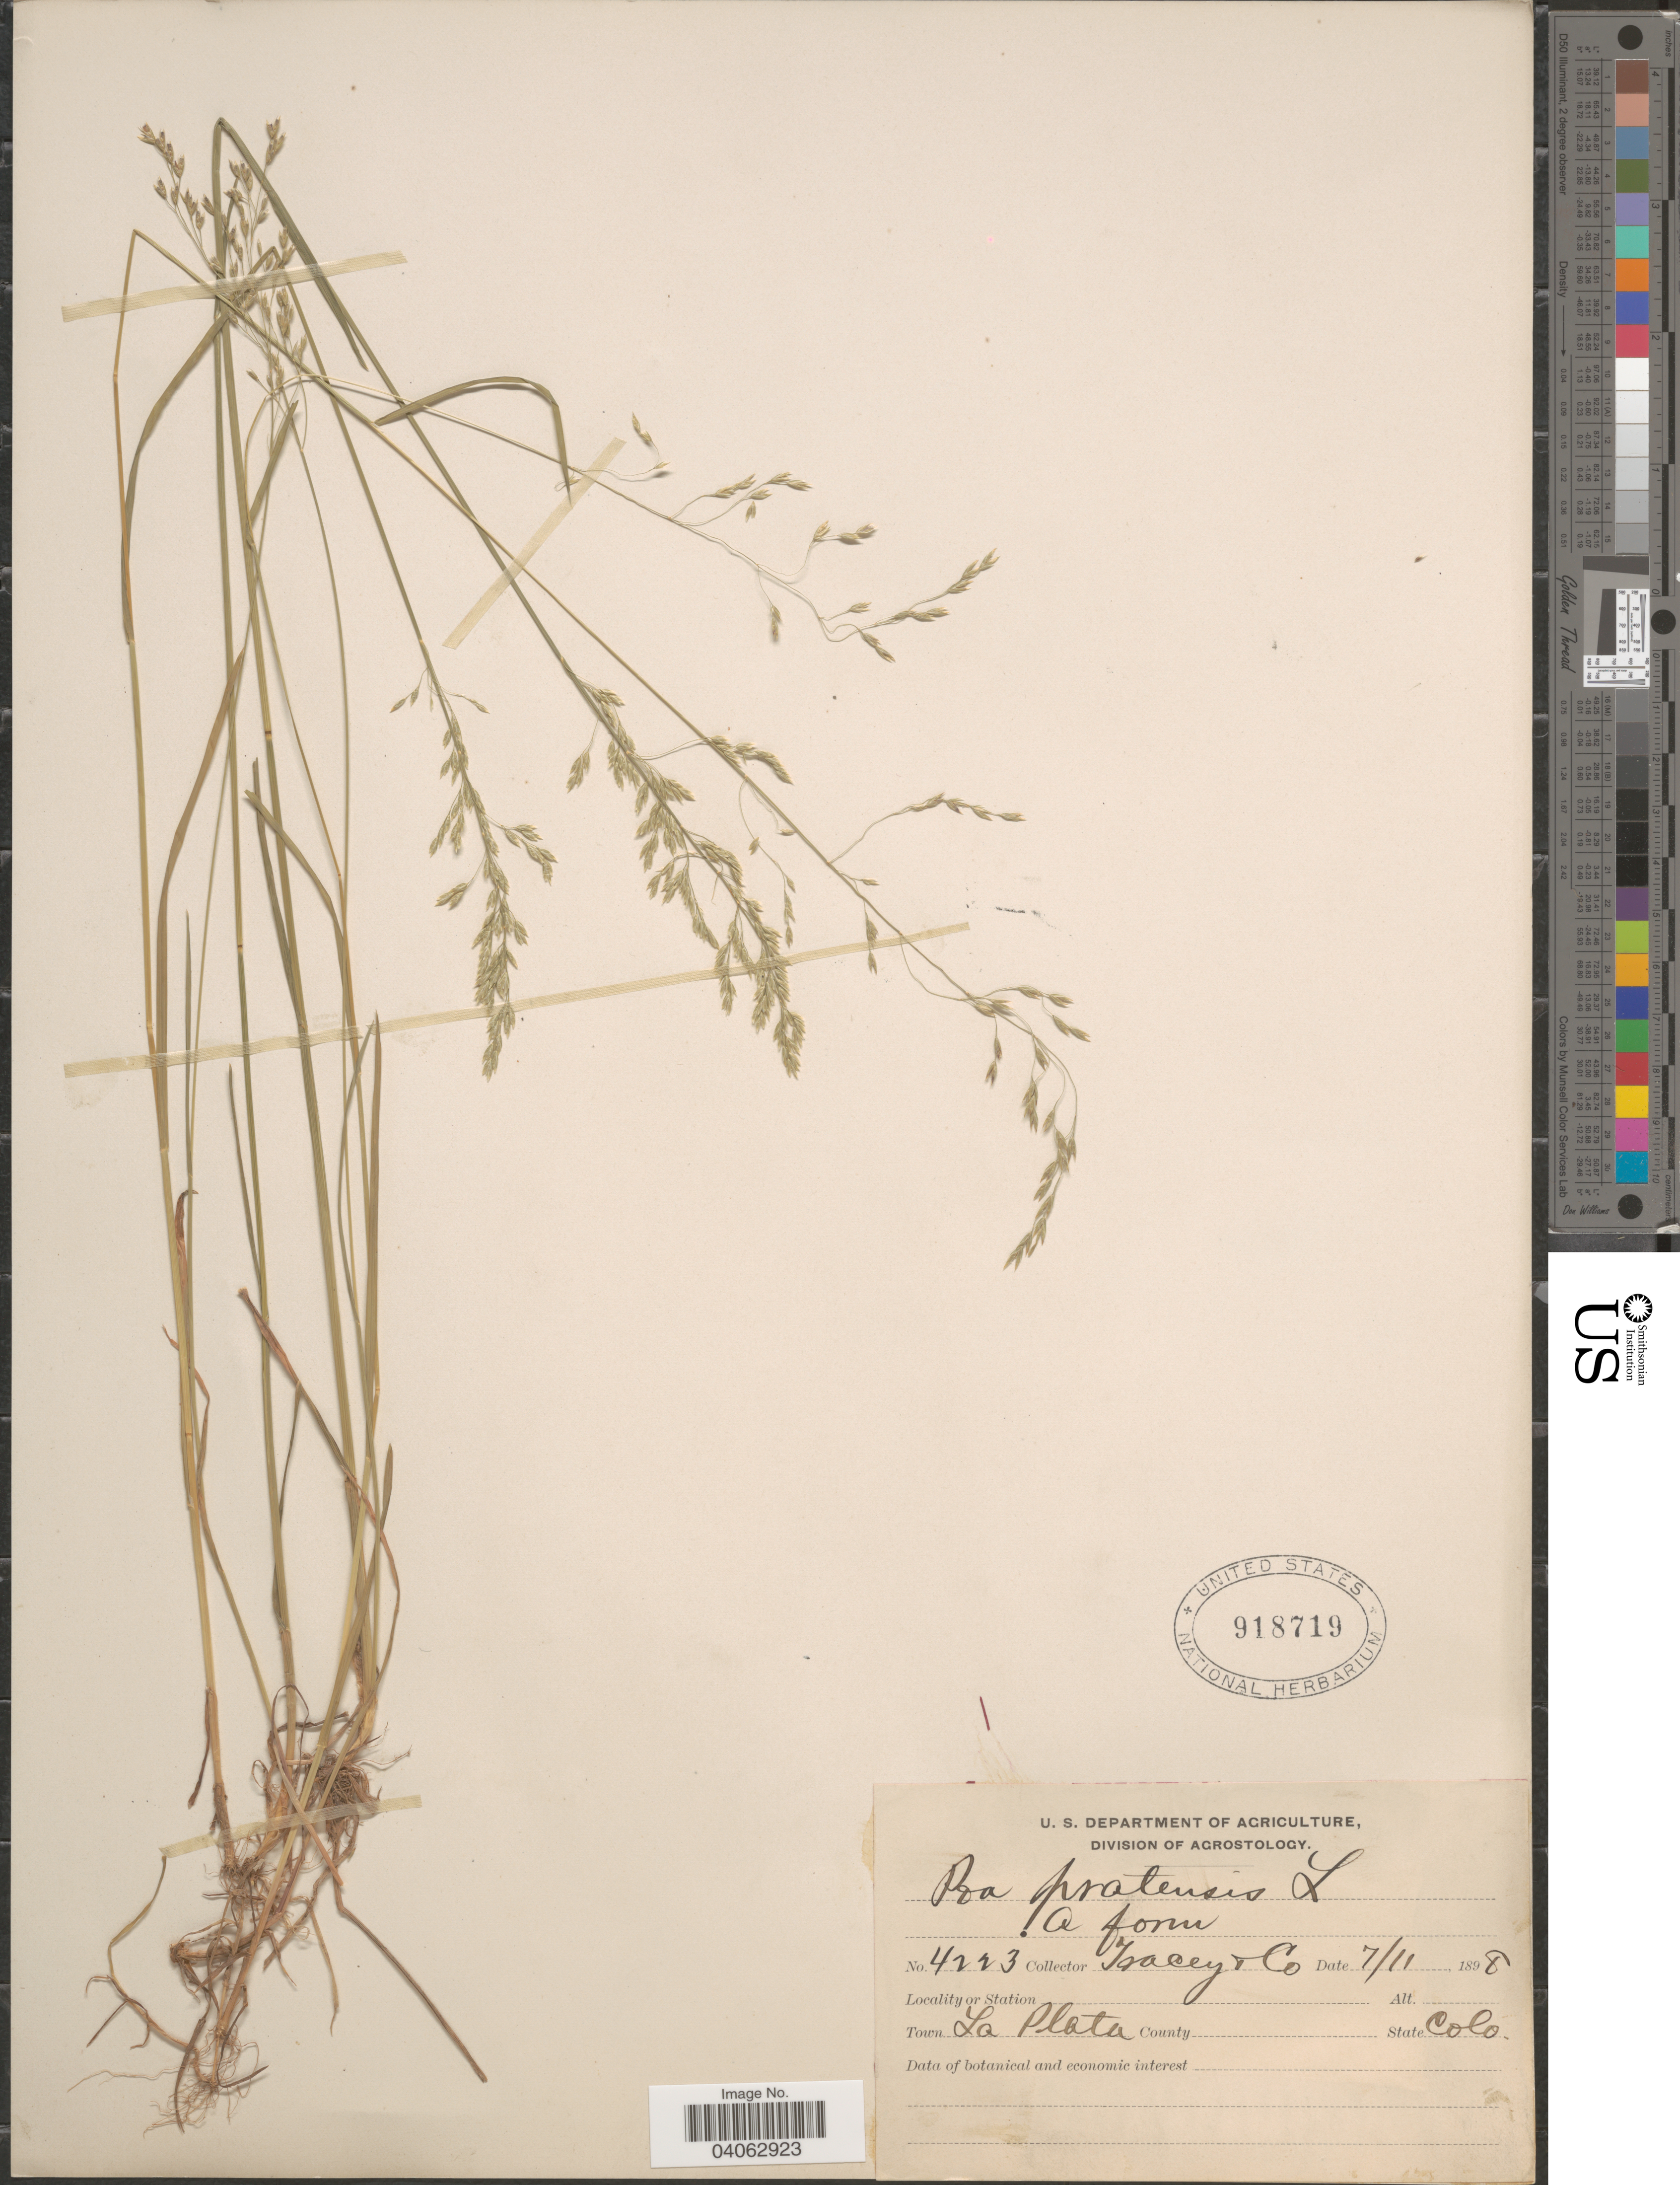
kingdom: Plantae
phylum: Tracheophyta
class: Liliopsida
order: Poales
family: Poaceae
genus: Poa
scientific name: Poa pratensis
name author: L.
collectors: Tracey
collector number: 4223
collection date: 1898-07-11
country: United States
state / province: Colorado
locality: Town La Plata.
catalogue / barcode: US 918719